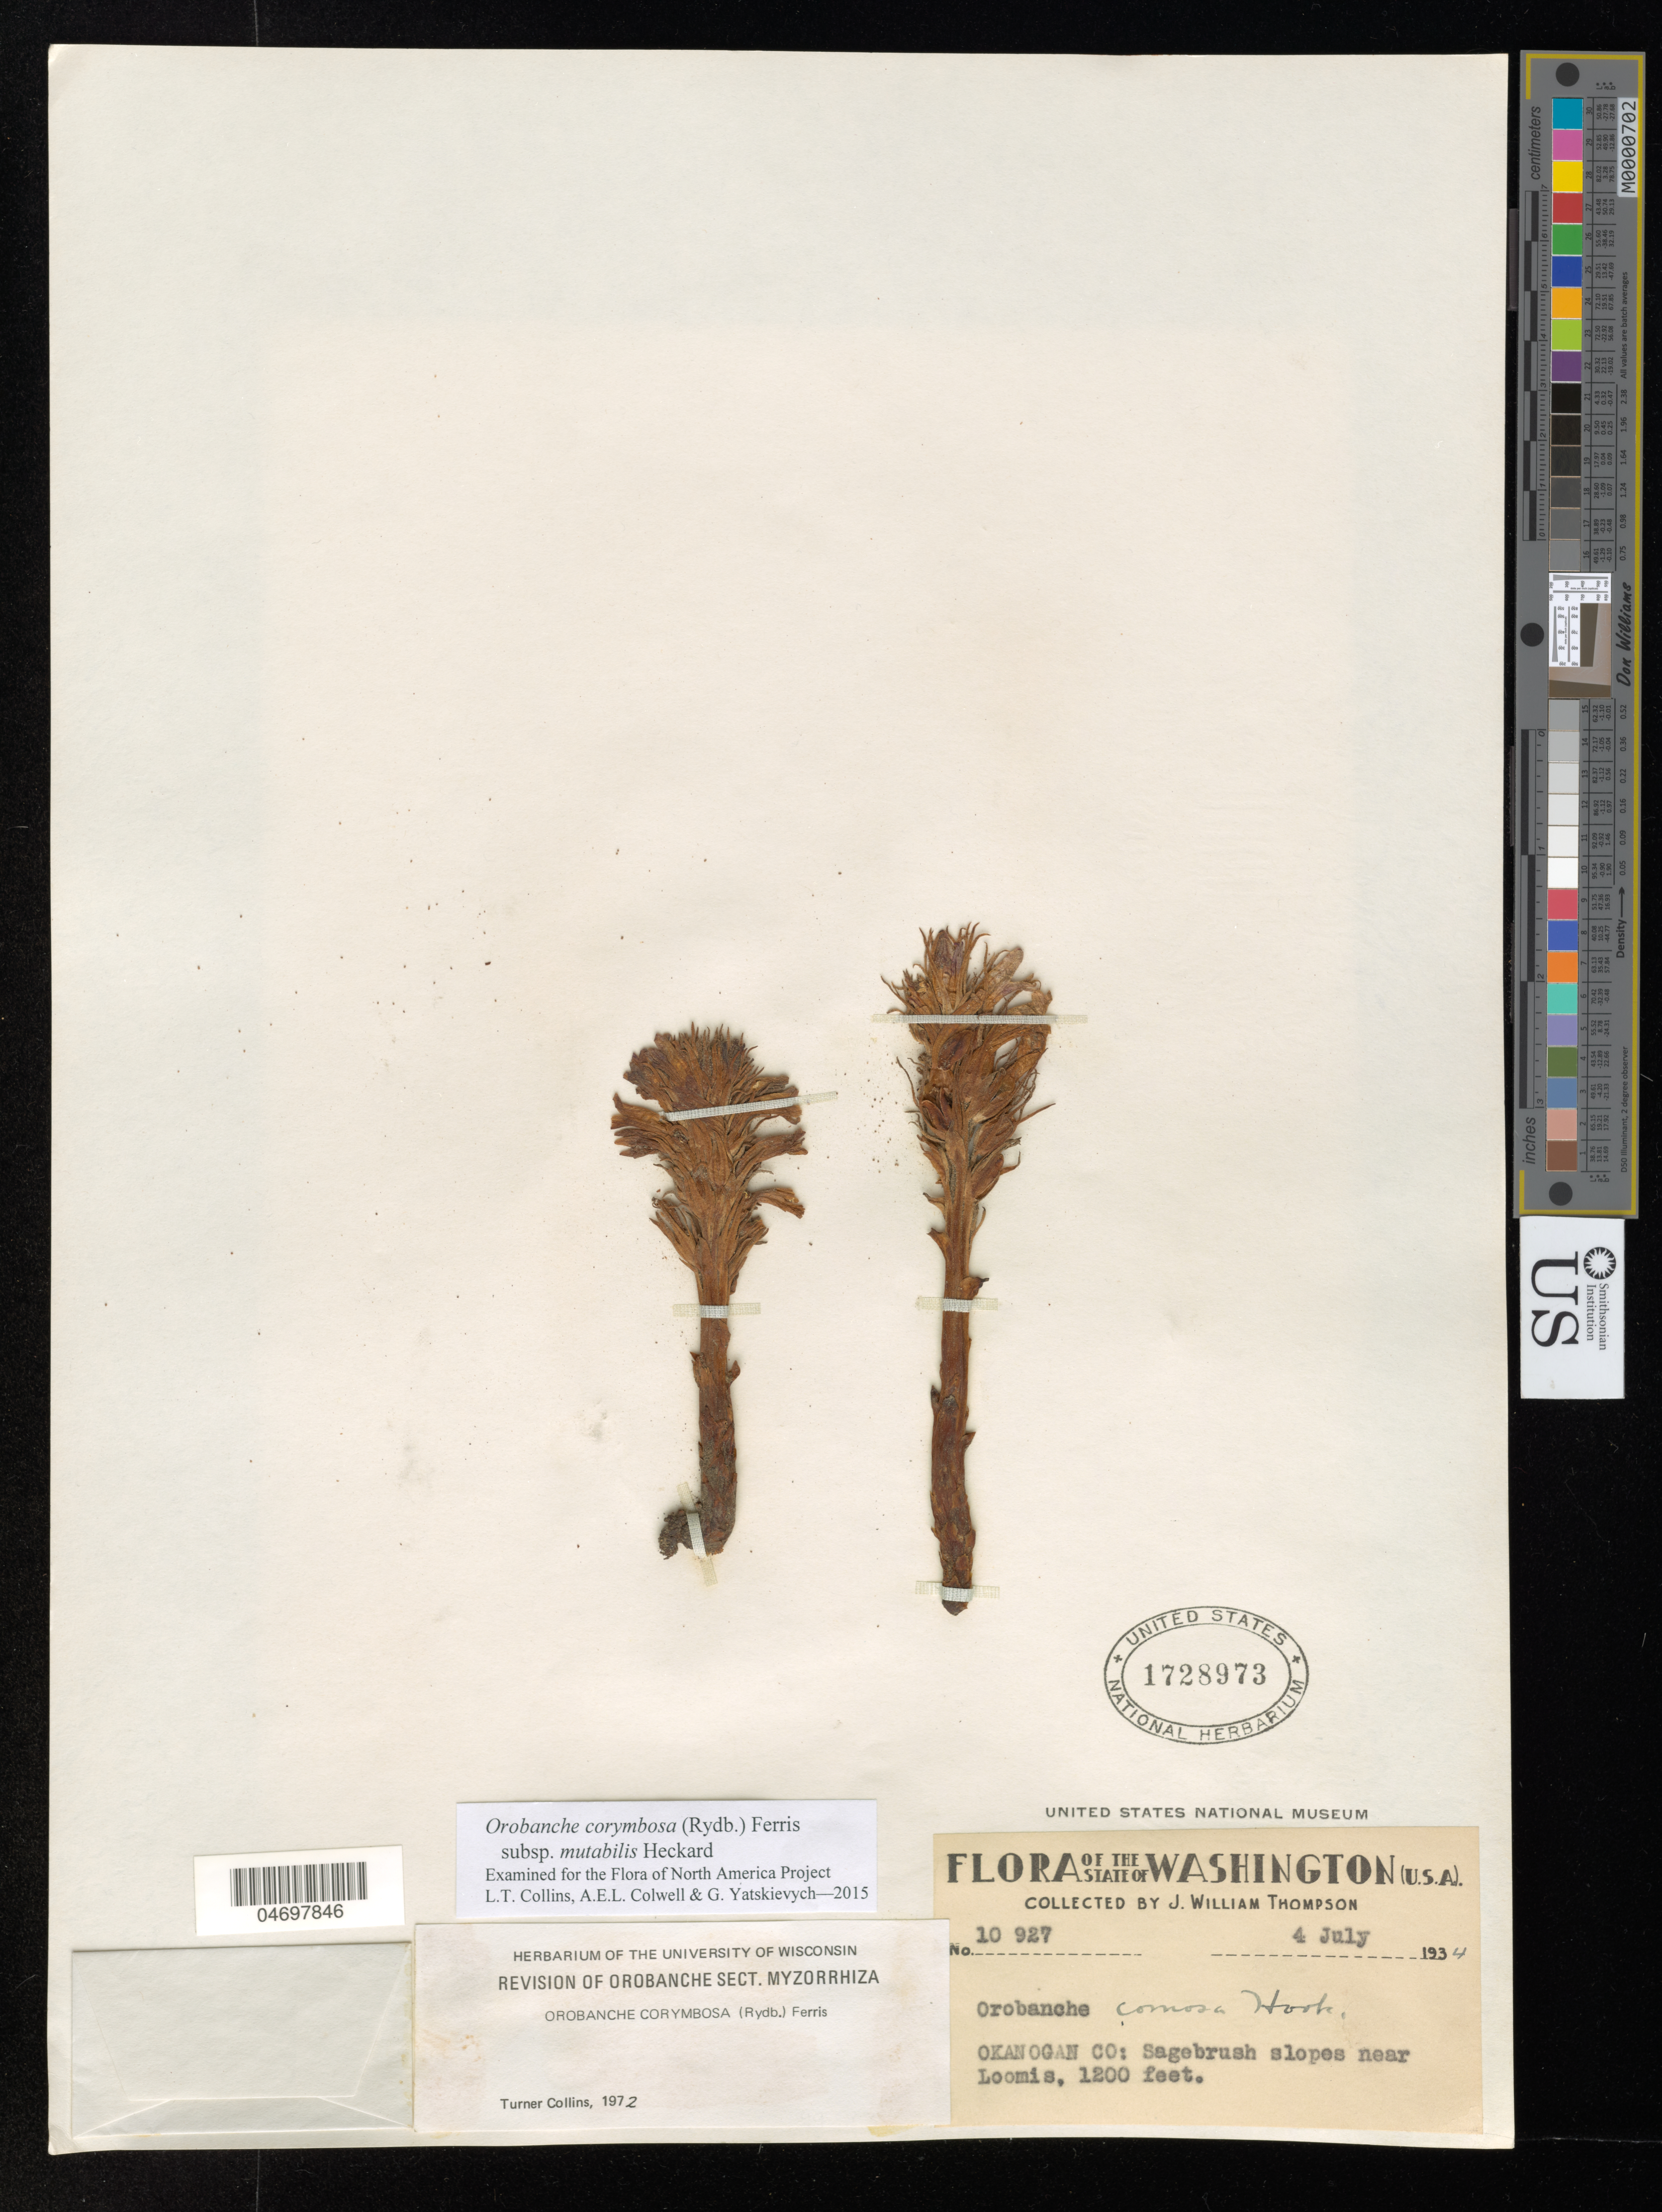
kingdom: Plantae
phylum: Tracheophyta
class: Magnoliopsida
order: Lamiales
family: Orobanchaceae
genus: Orobanche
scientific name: Orobanche corymbosa subsp. mutabilis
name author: Heckard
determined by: Collins, L. T.; Colwell, A. E.; Yatskievych, G. A.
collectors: J. W. Thompson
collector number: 10927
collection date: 1934-07-04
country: United States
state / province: Washington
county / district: Okanogan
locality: Sagebrush slopes near Loomis.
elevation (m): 366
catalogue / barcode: US 1728973